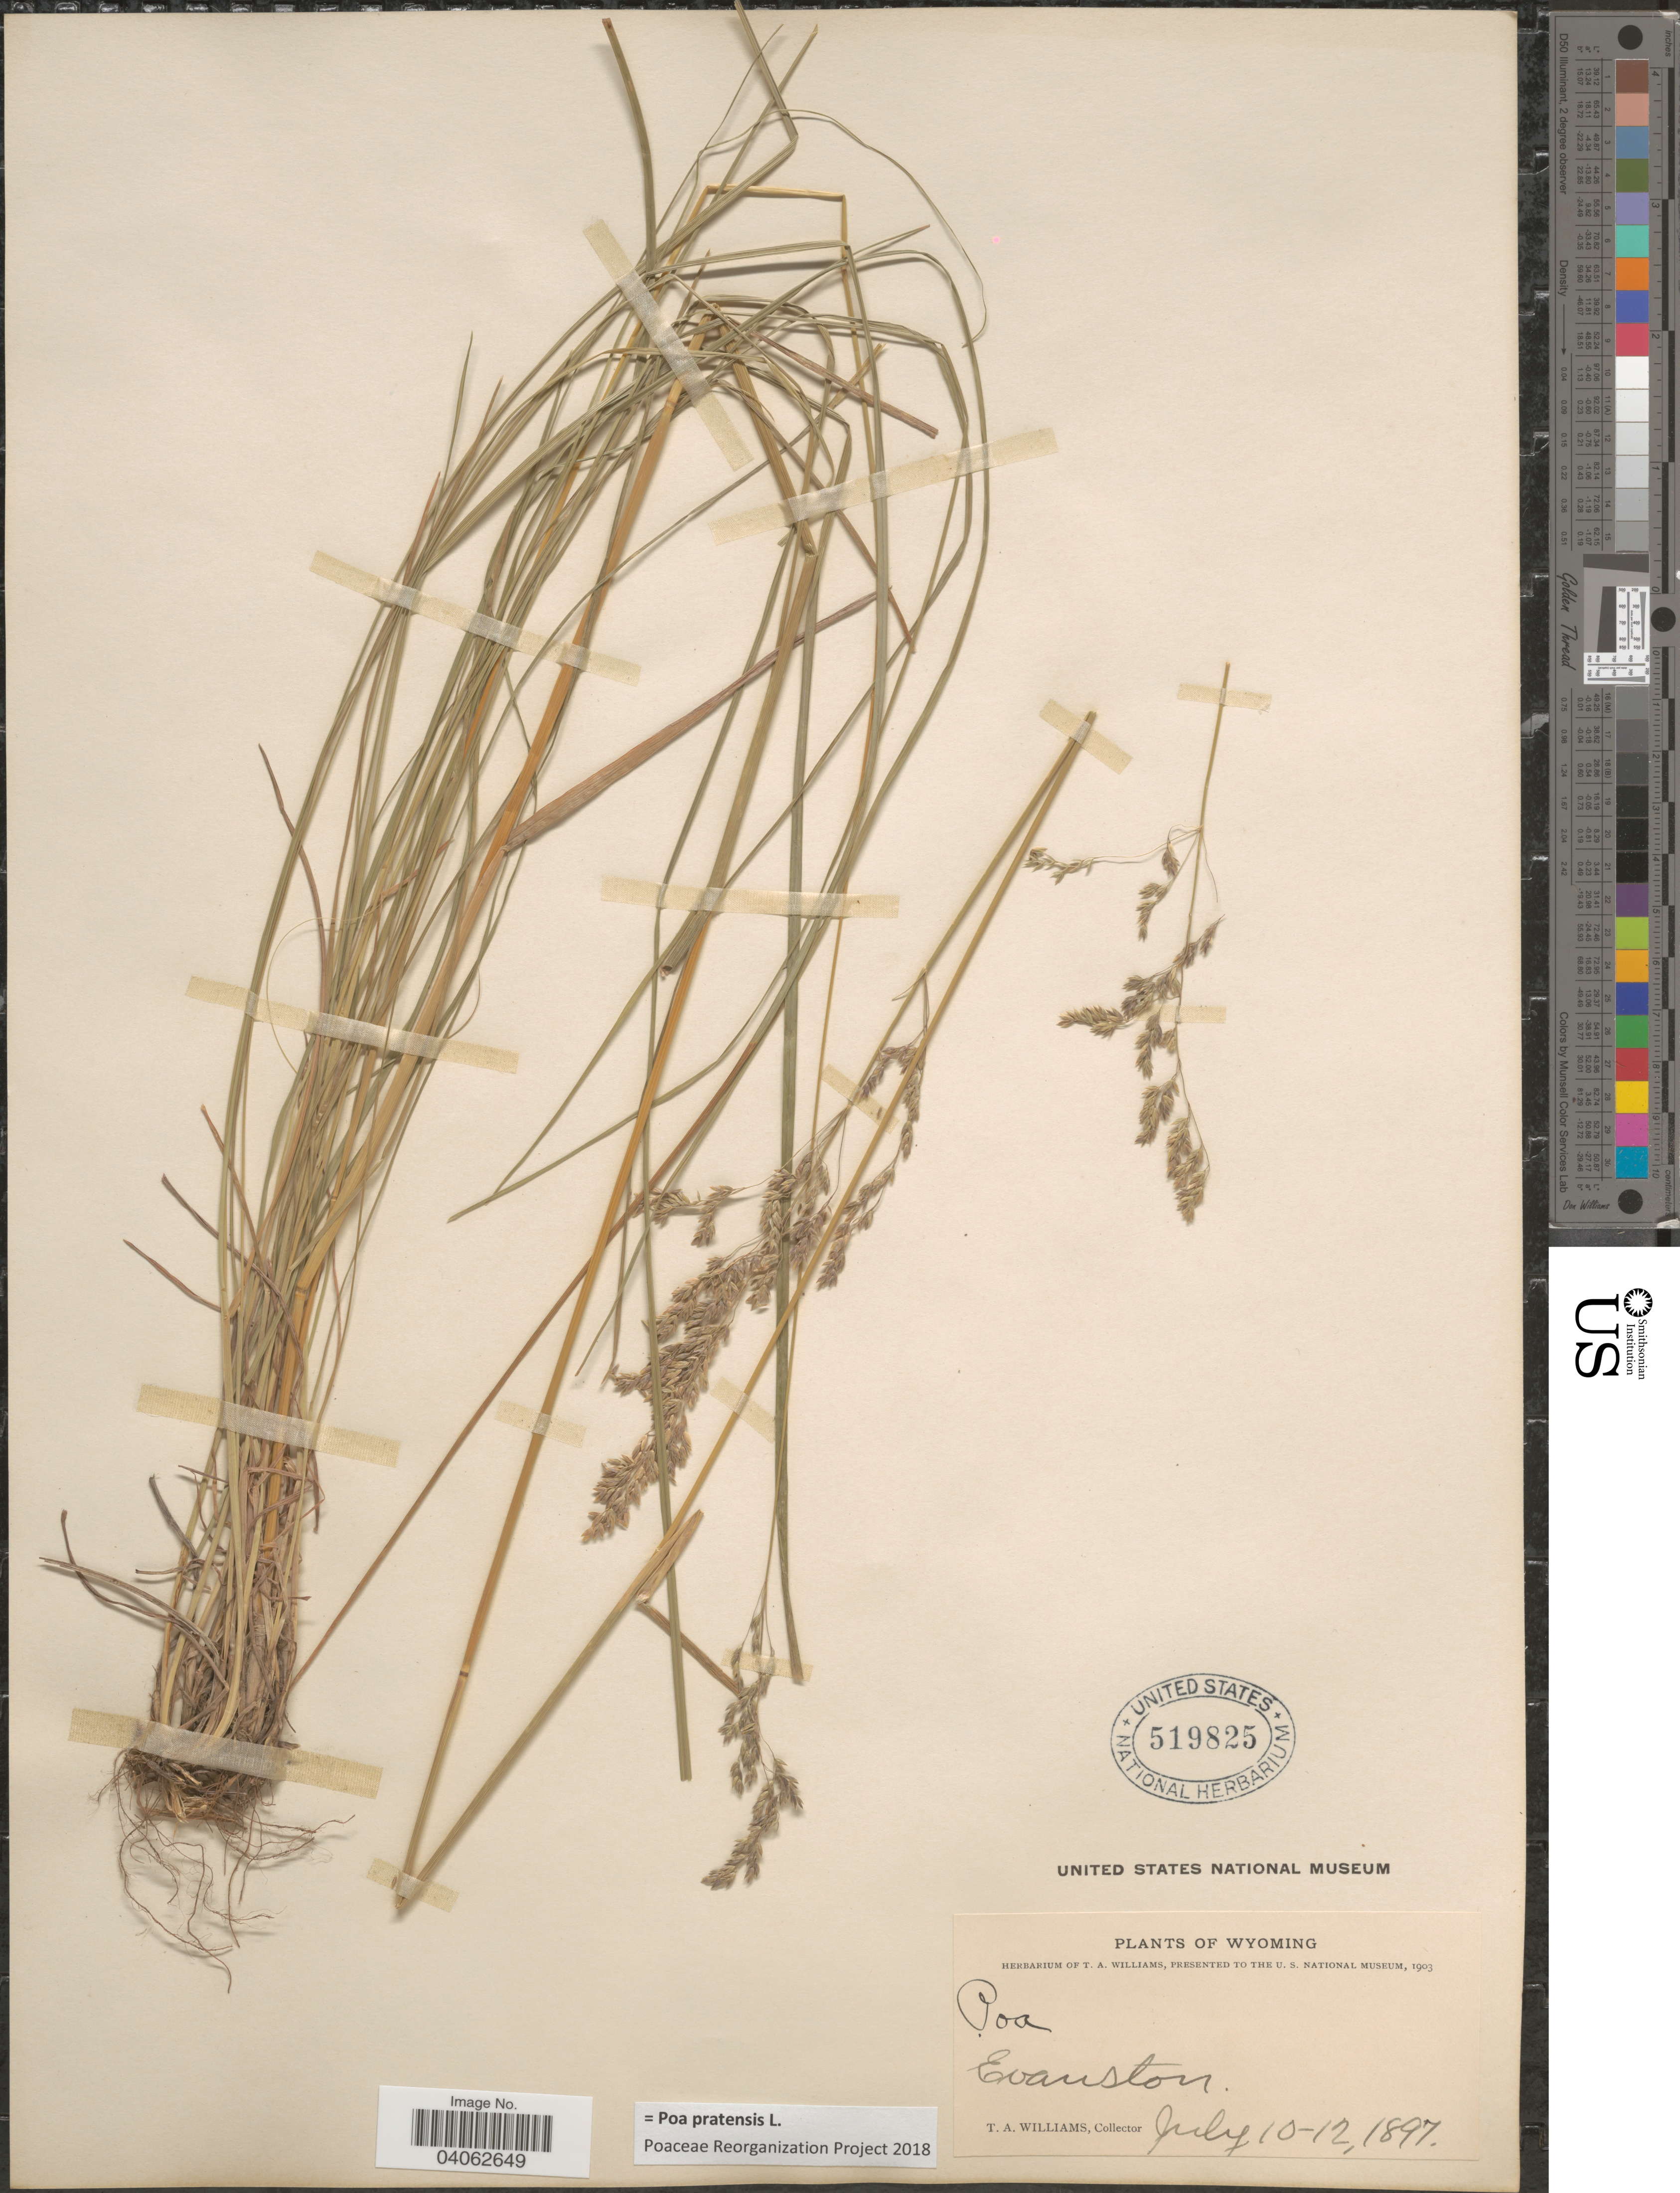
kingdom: Plantae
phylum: Tracheophyta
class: Liliopsida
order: Poales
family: Poaceae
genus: Poa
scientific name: Poa pratensis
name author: L.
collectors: T. Williams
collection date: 1897-07-10/1897-07-12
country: United States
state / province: Wyoming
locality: Evanston.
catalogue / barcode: US 519825